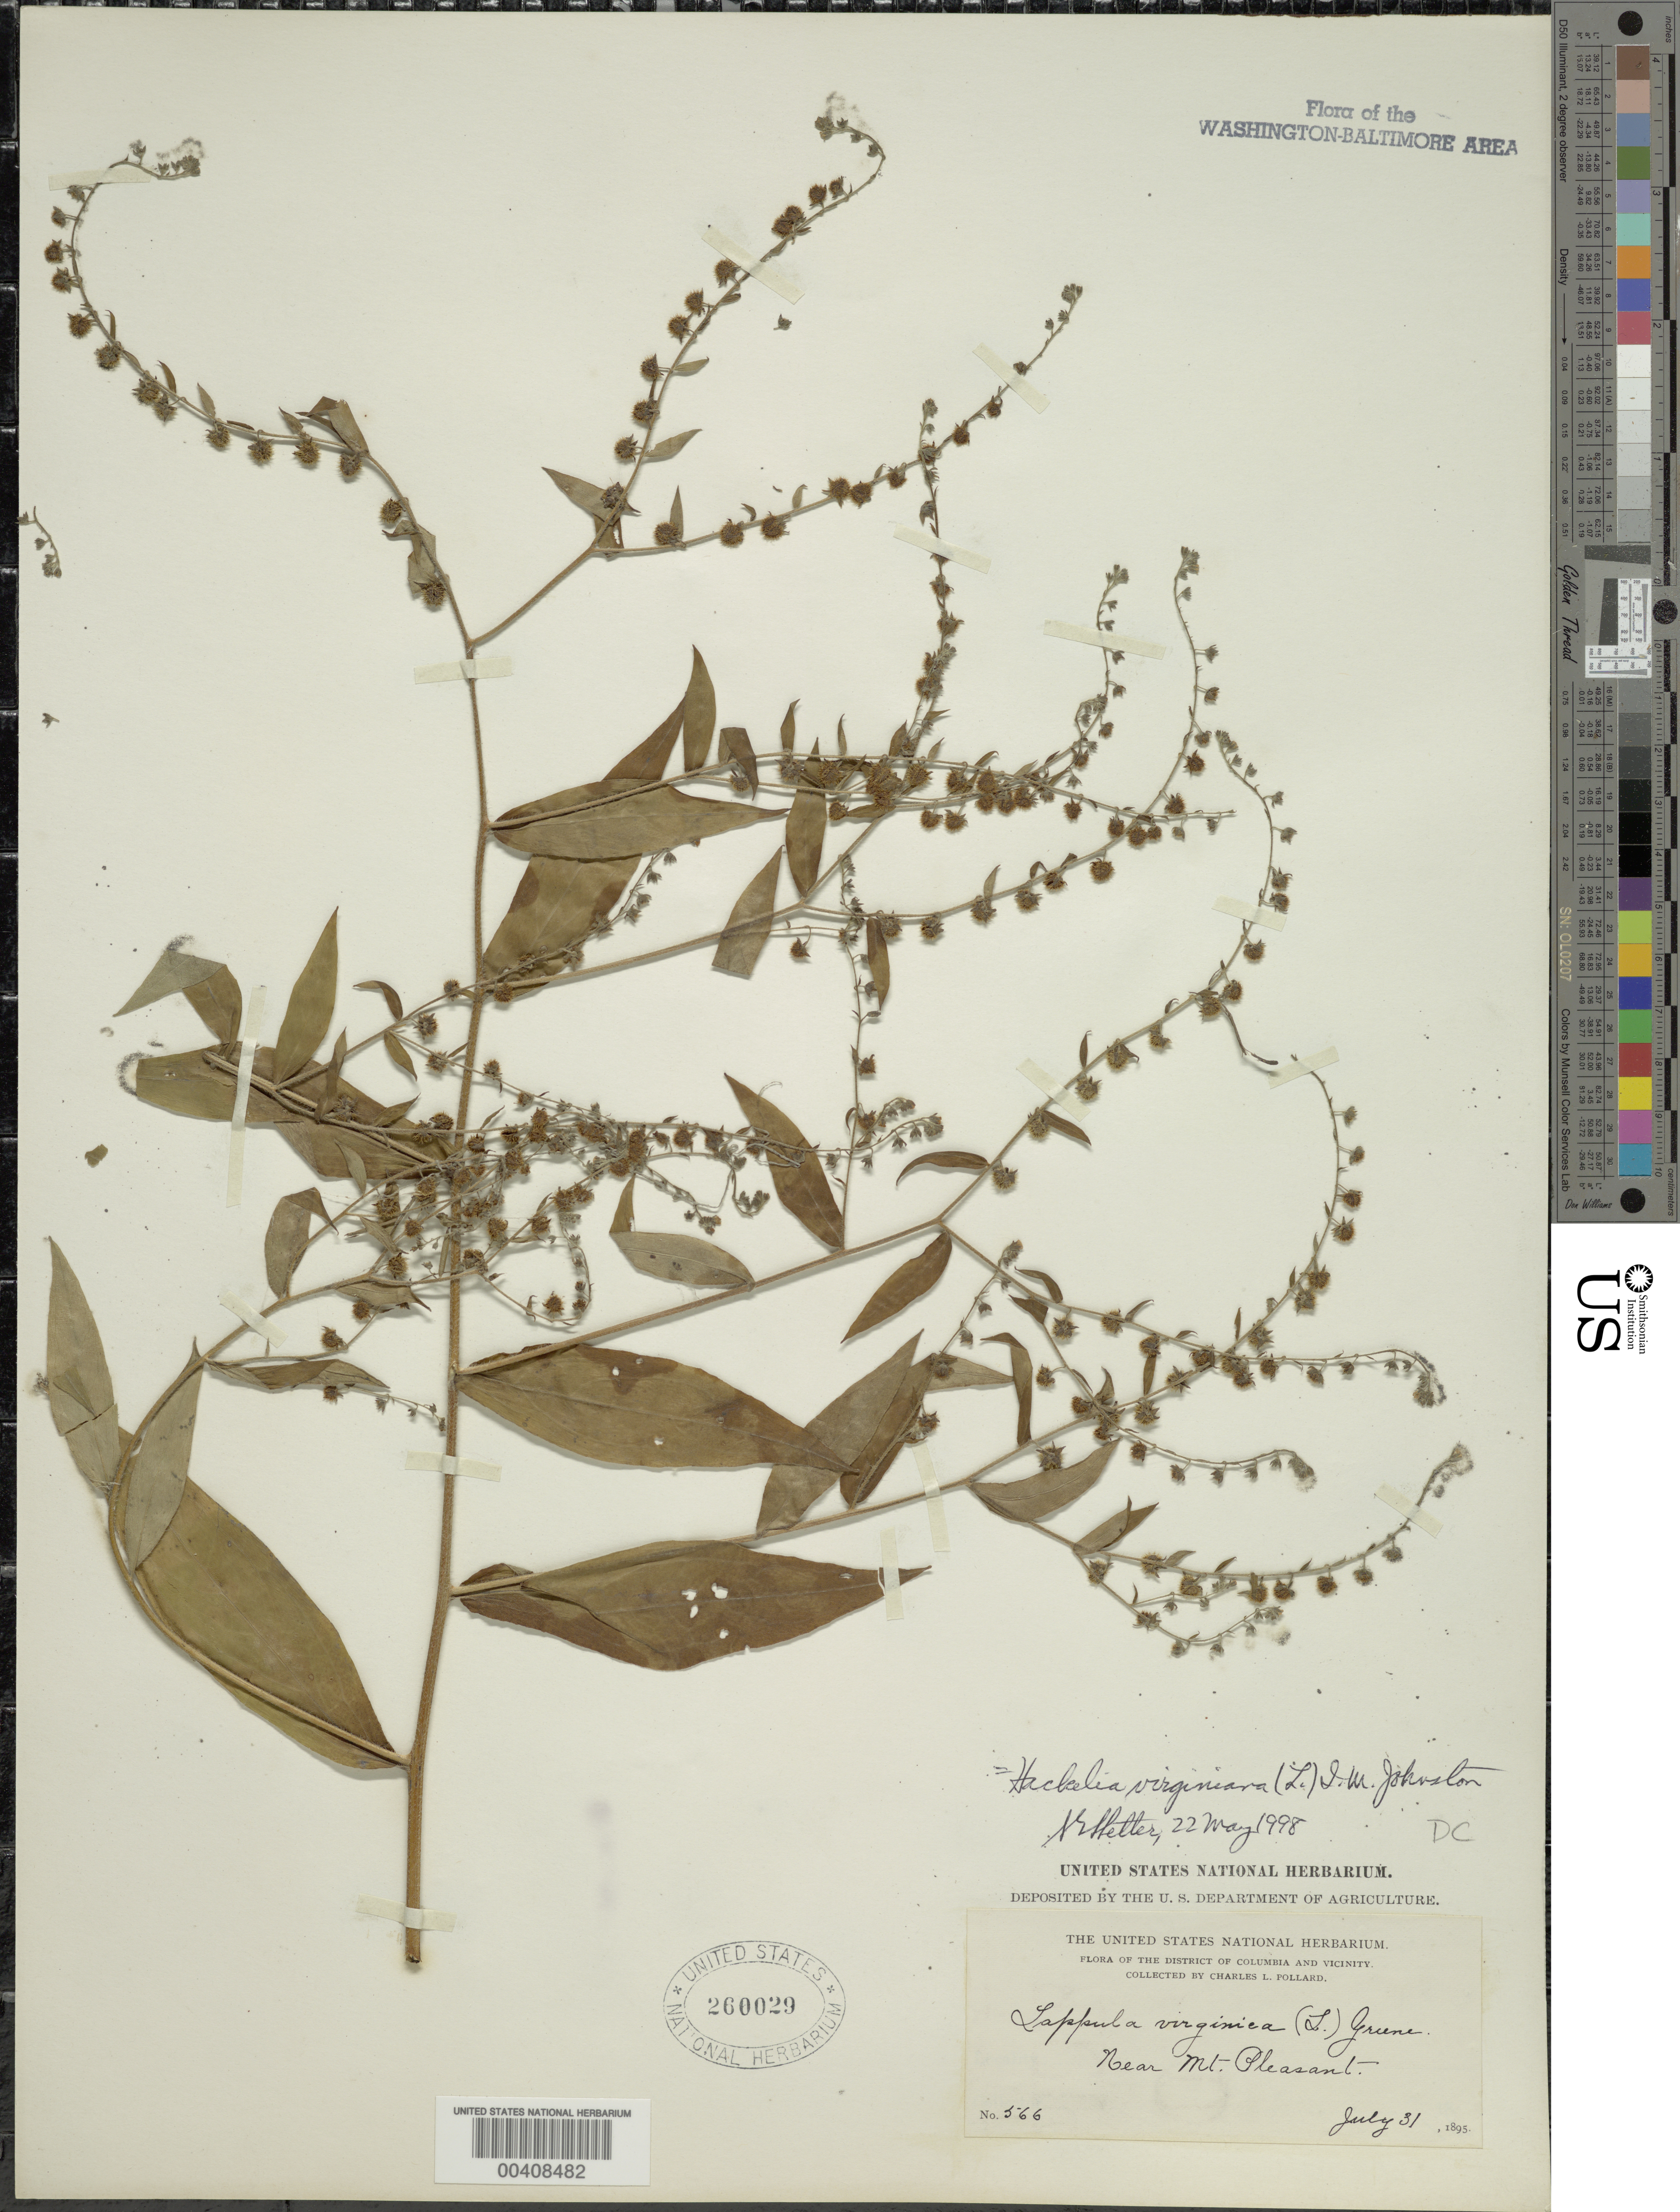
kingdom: Plantae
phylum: Tracheophyta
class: Magnoliopsida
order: Boraginales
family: Boraginaceae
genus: Hackelia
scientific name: Hackelia virginiana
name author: (L.) I.M. Johnst.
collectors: C. L. Pollard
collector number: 566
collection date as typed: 31 Jul 1895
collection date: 1895-07-31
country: United States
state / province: District of Columbia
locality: Mt Pleasant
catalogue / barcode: US 260029